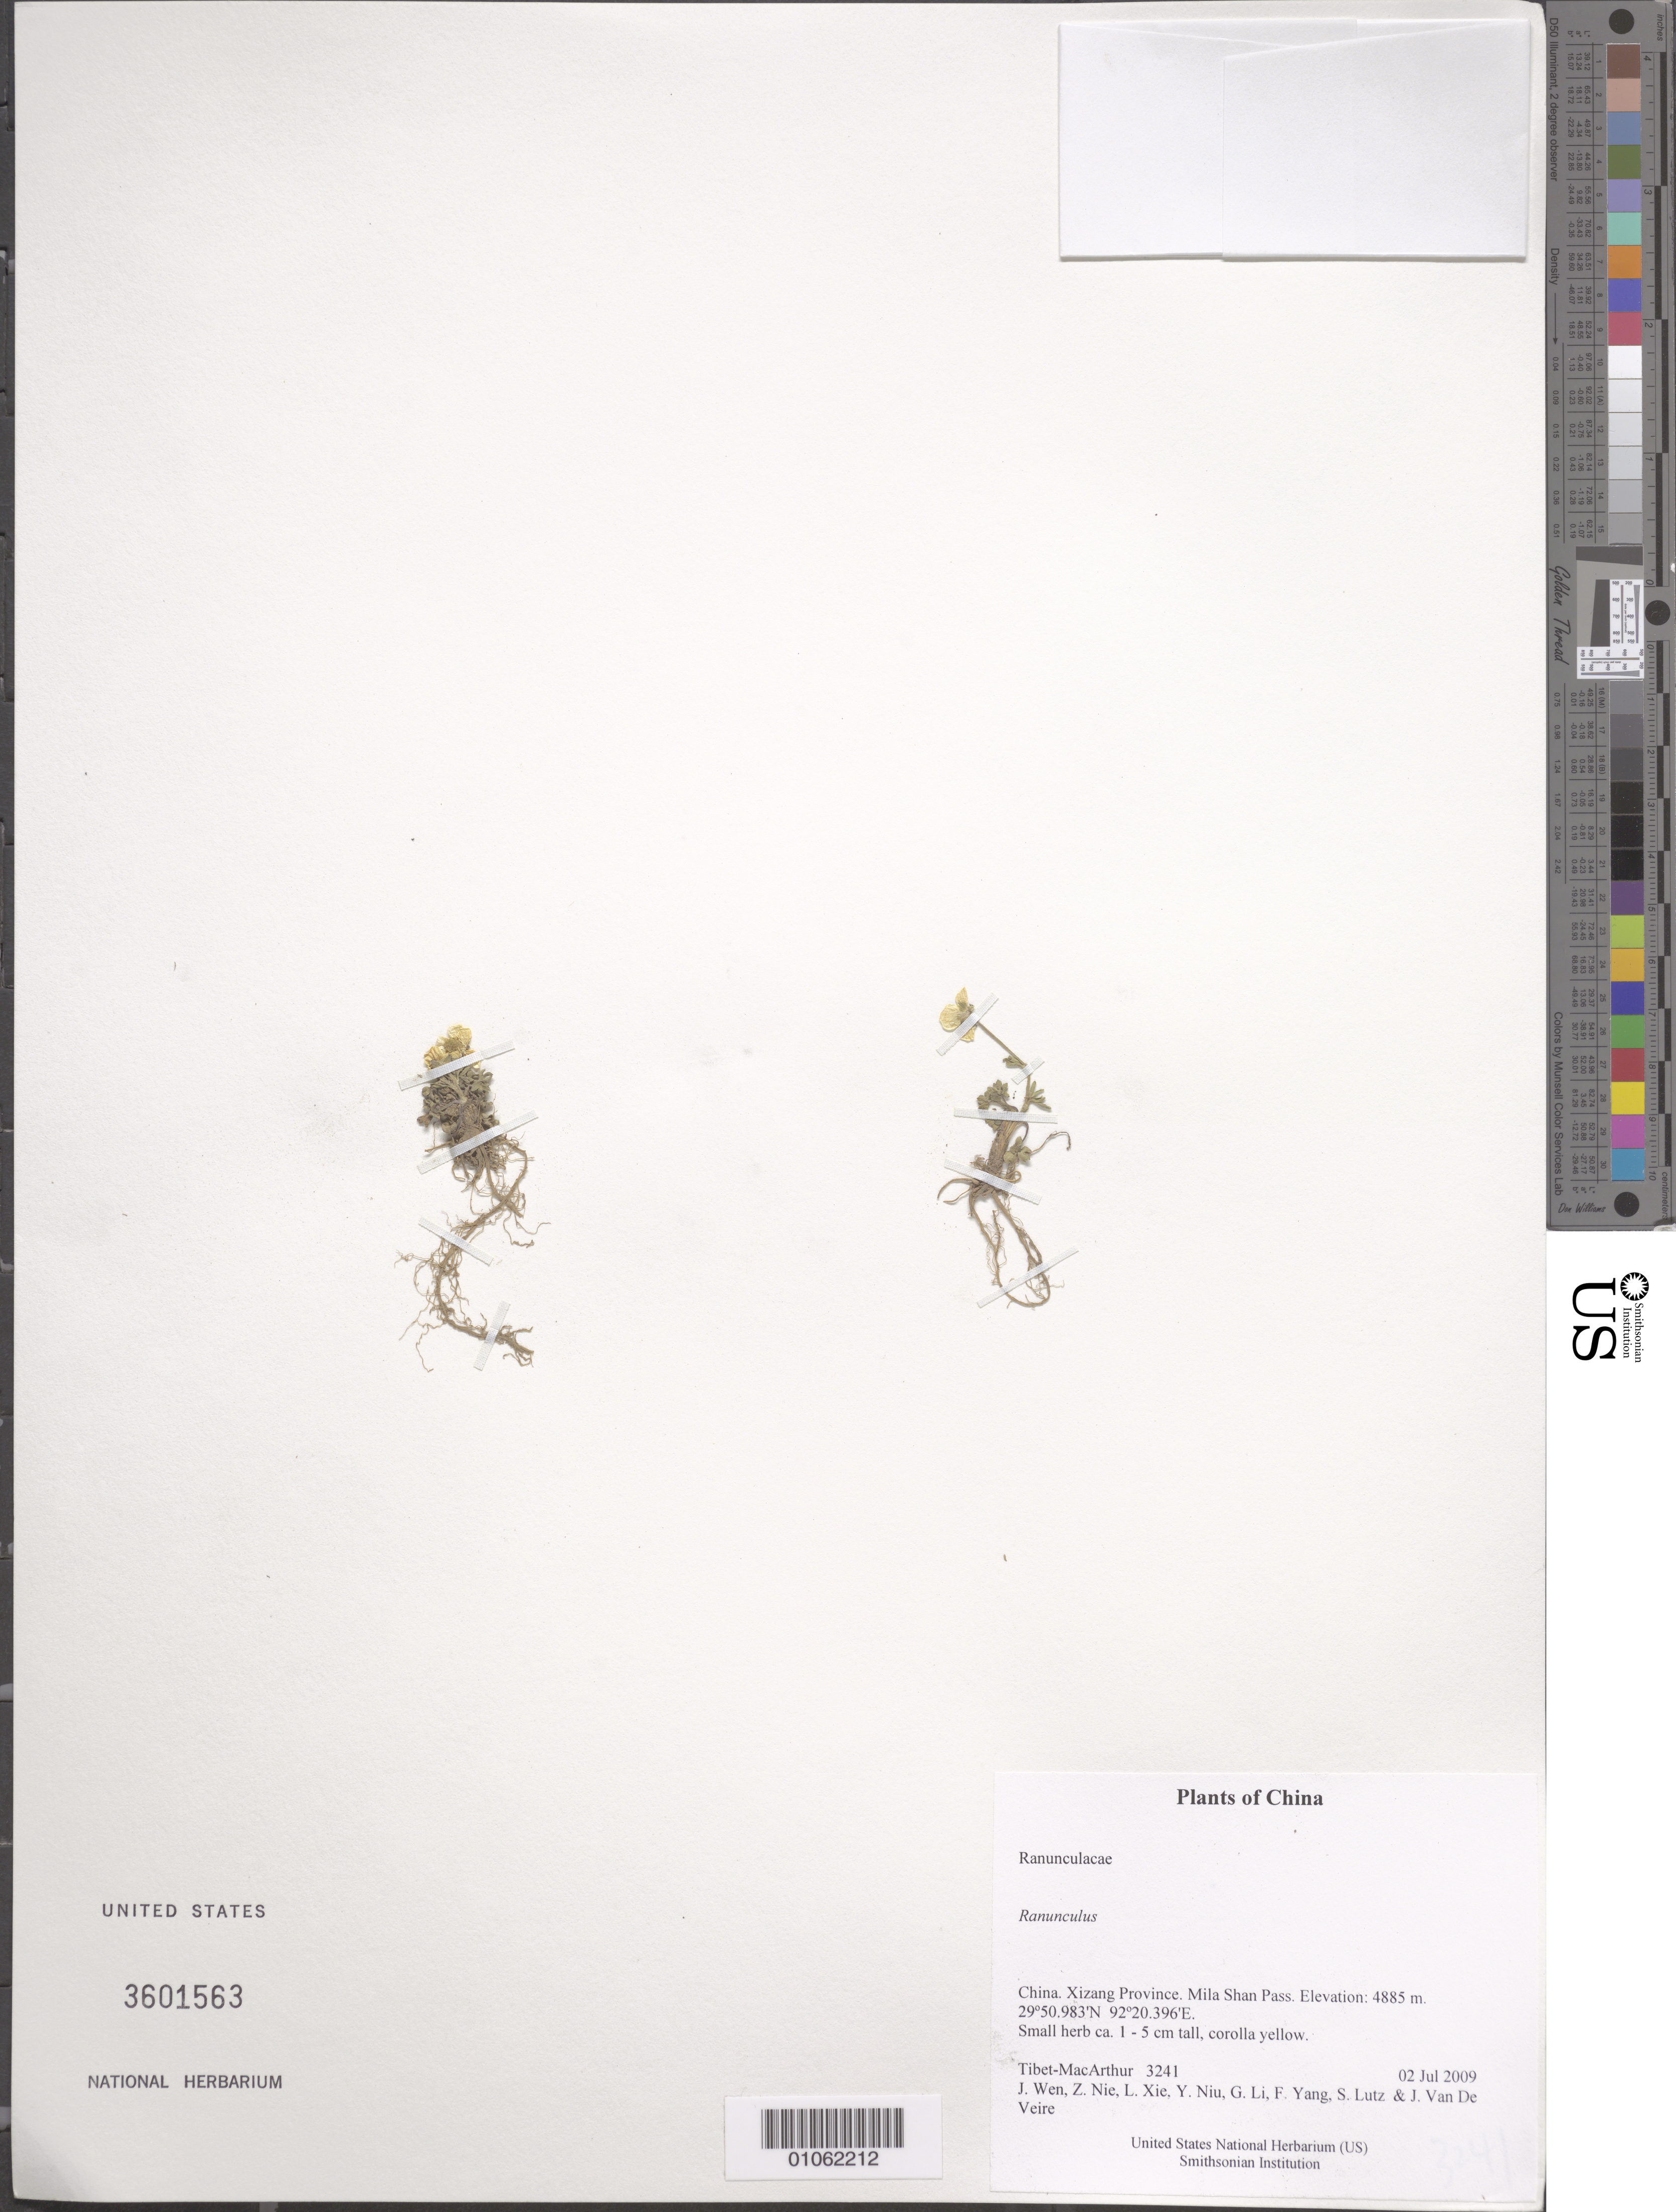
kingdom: Plantae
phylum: Tracheophyta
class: Magnoliopsida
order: Ranunculales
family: Ranunculaceae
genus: Ranunculus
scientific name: Ranunculus sp.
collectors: Tibet-MacArthur, J. Wen, Z. Nie, L. Xie, Y. Niu, G. Li, F. Yang, S. Lutz & J. Van De Veire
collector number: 3241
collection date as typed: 02 Jul 2009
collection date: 2009-07-02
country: China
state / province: Xizang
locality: Mila Shan Pass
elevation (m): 4885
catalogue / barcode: US 3601563